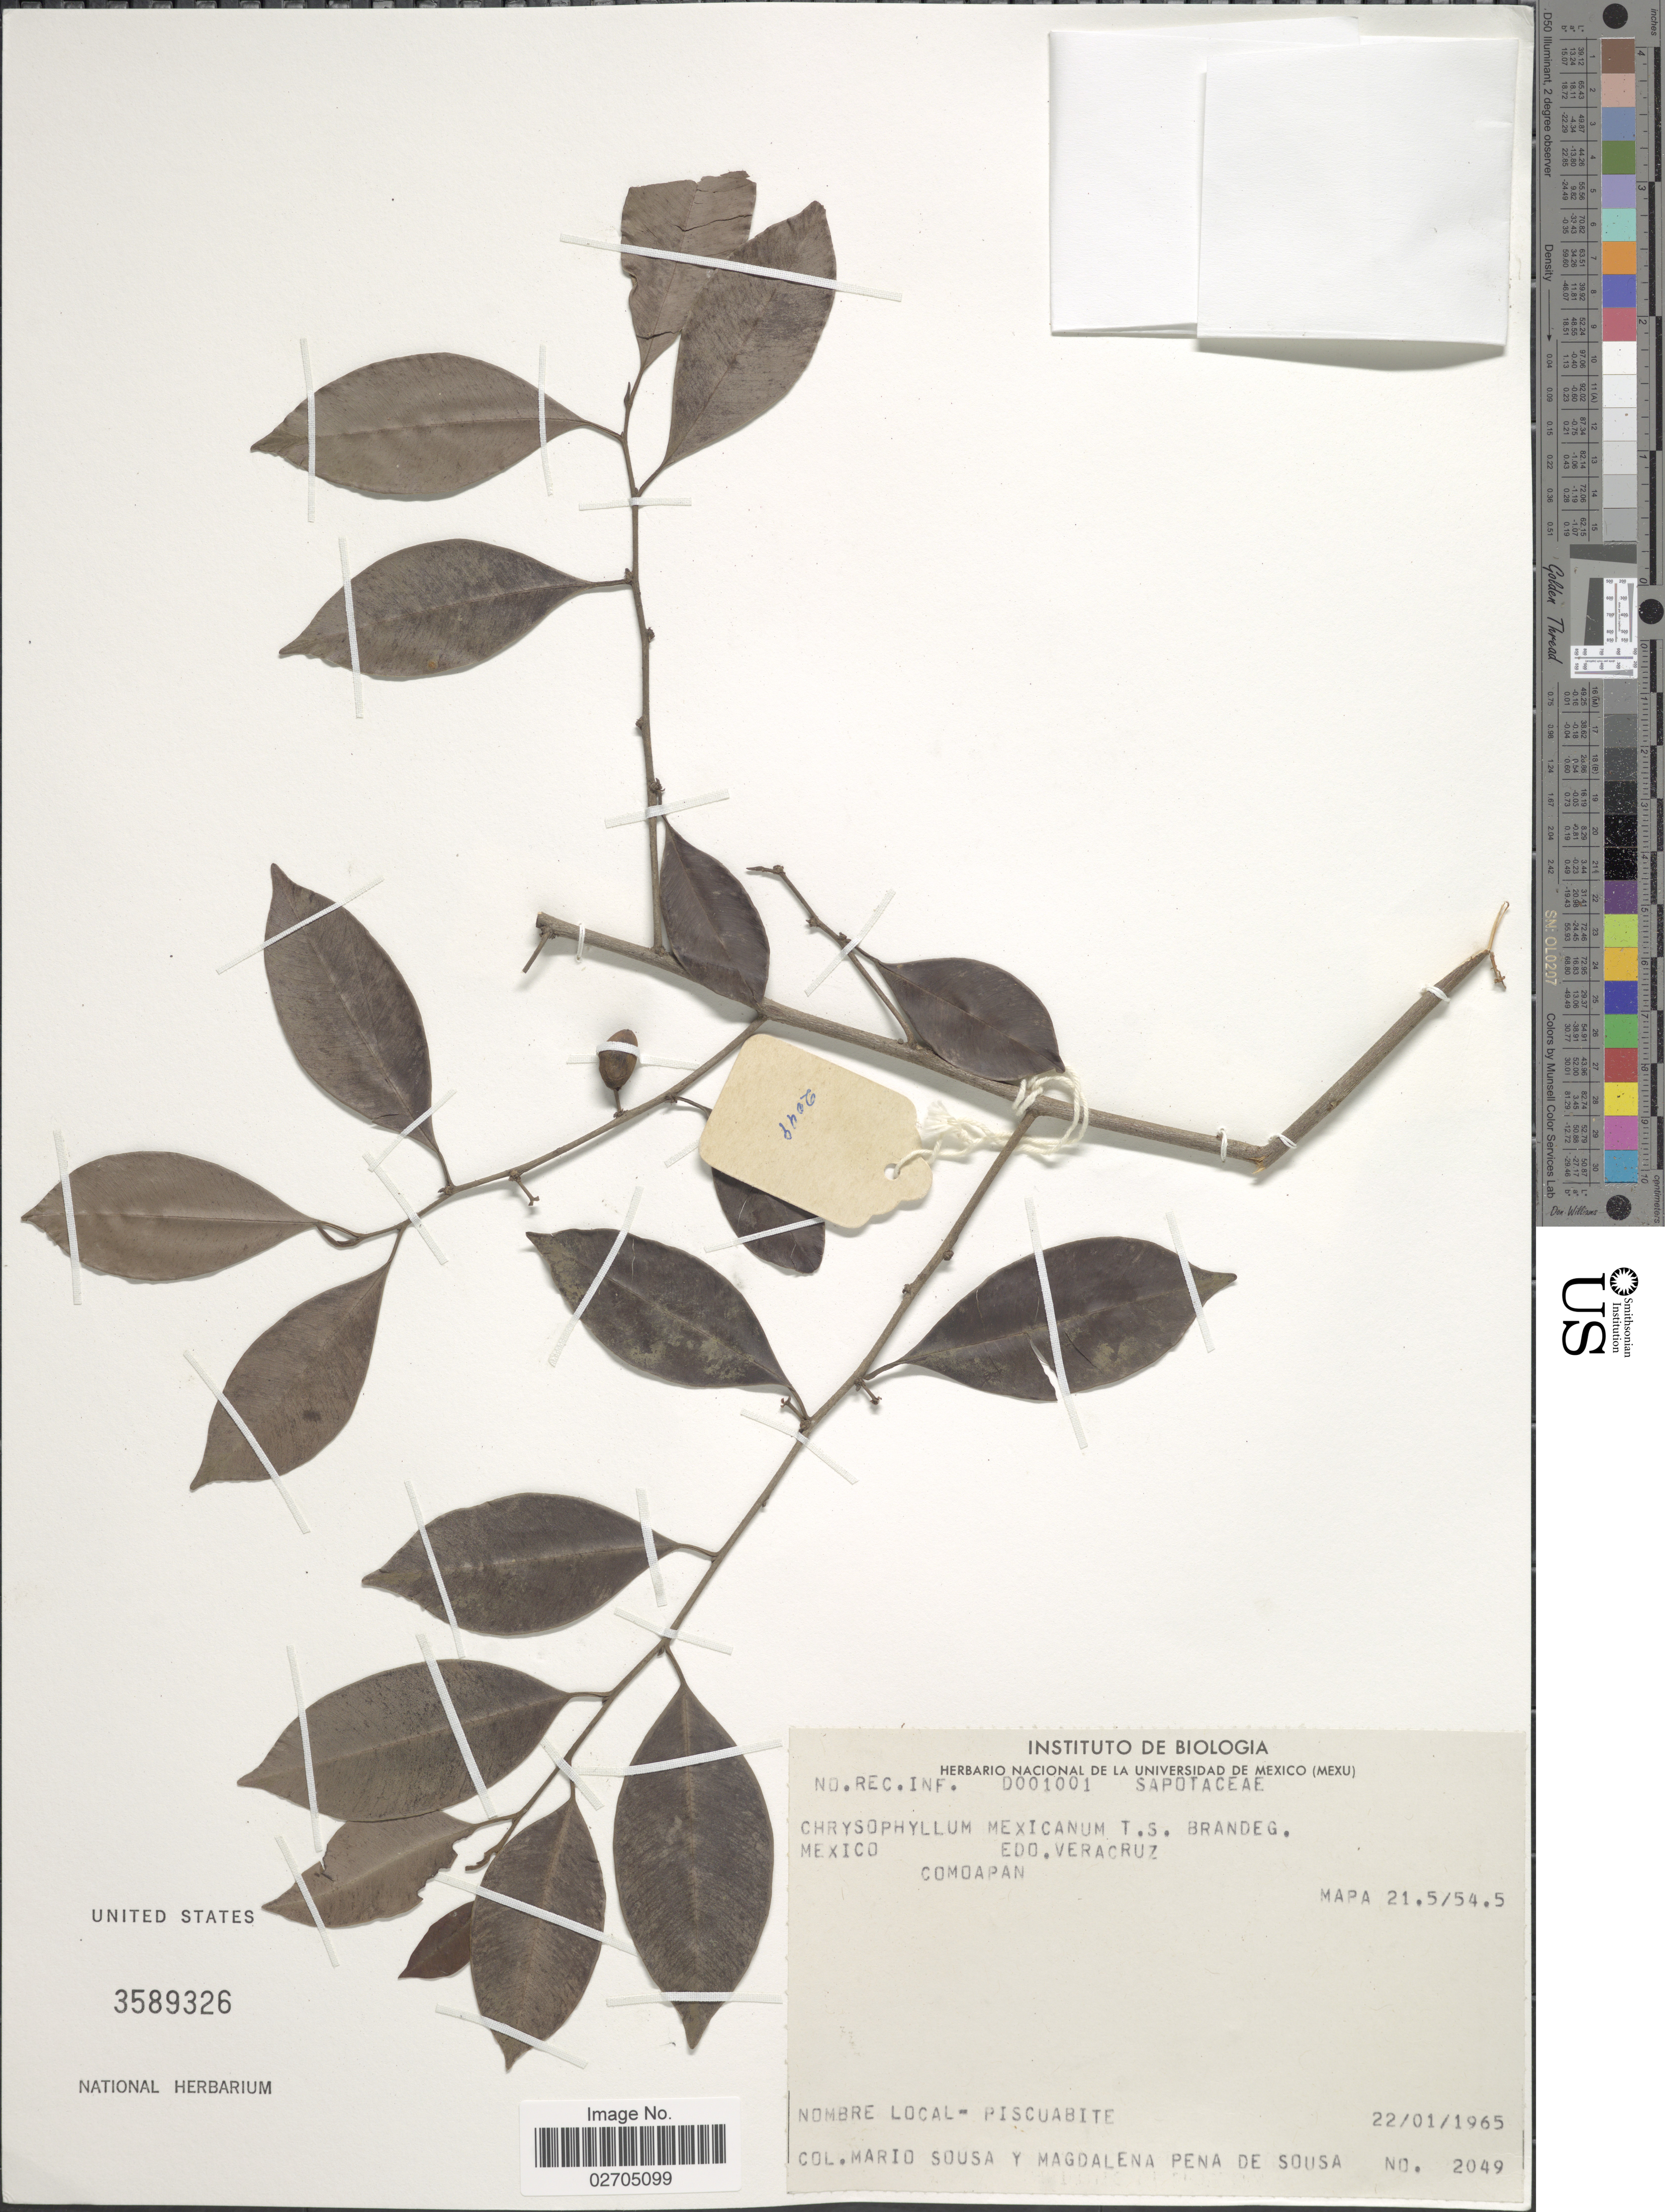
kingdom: Plantae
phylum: Tracheophyta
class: Magnoliopsida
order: Ericales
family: Sapotaceae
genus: Chrysophyllum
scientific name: Chrysophyllum mexicanum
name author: Brandegee ex Standl.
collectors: M. Sousa S. & M. Pena de Sousa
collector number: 2049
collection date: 1965-01-22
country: Mexico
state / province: Veracruz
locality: Edo. Veracruz, Comoapan, Mapa 21.5/54.5.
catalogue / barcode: US 3589326